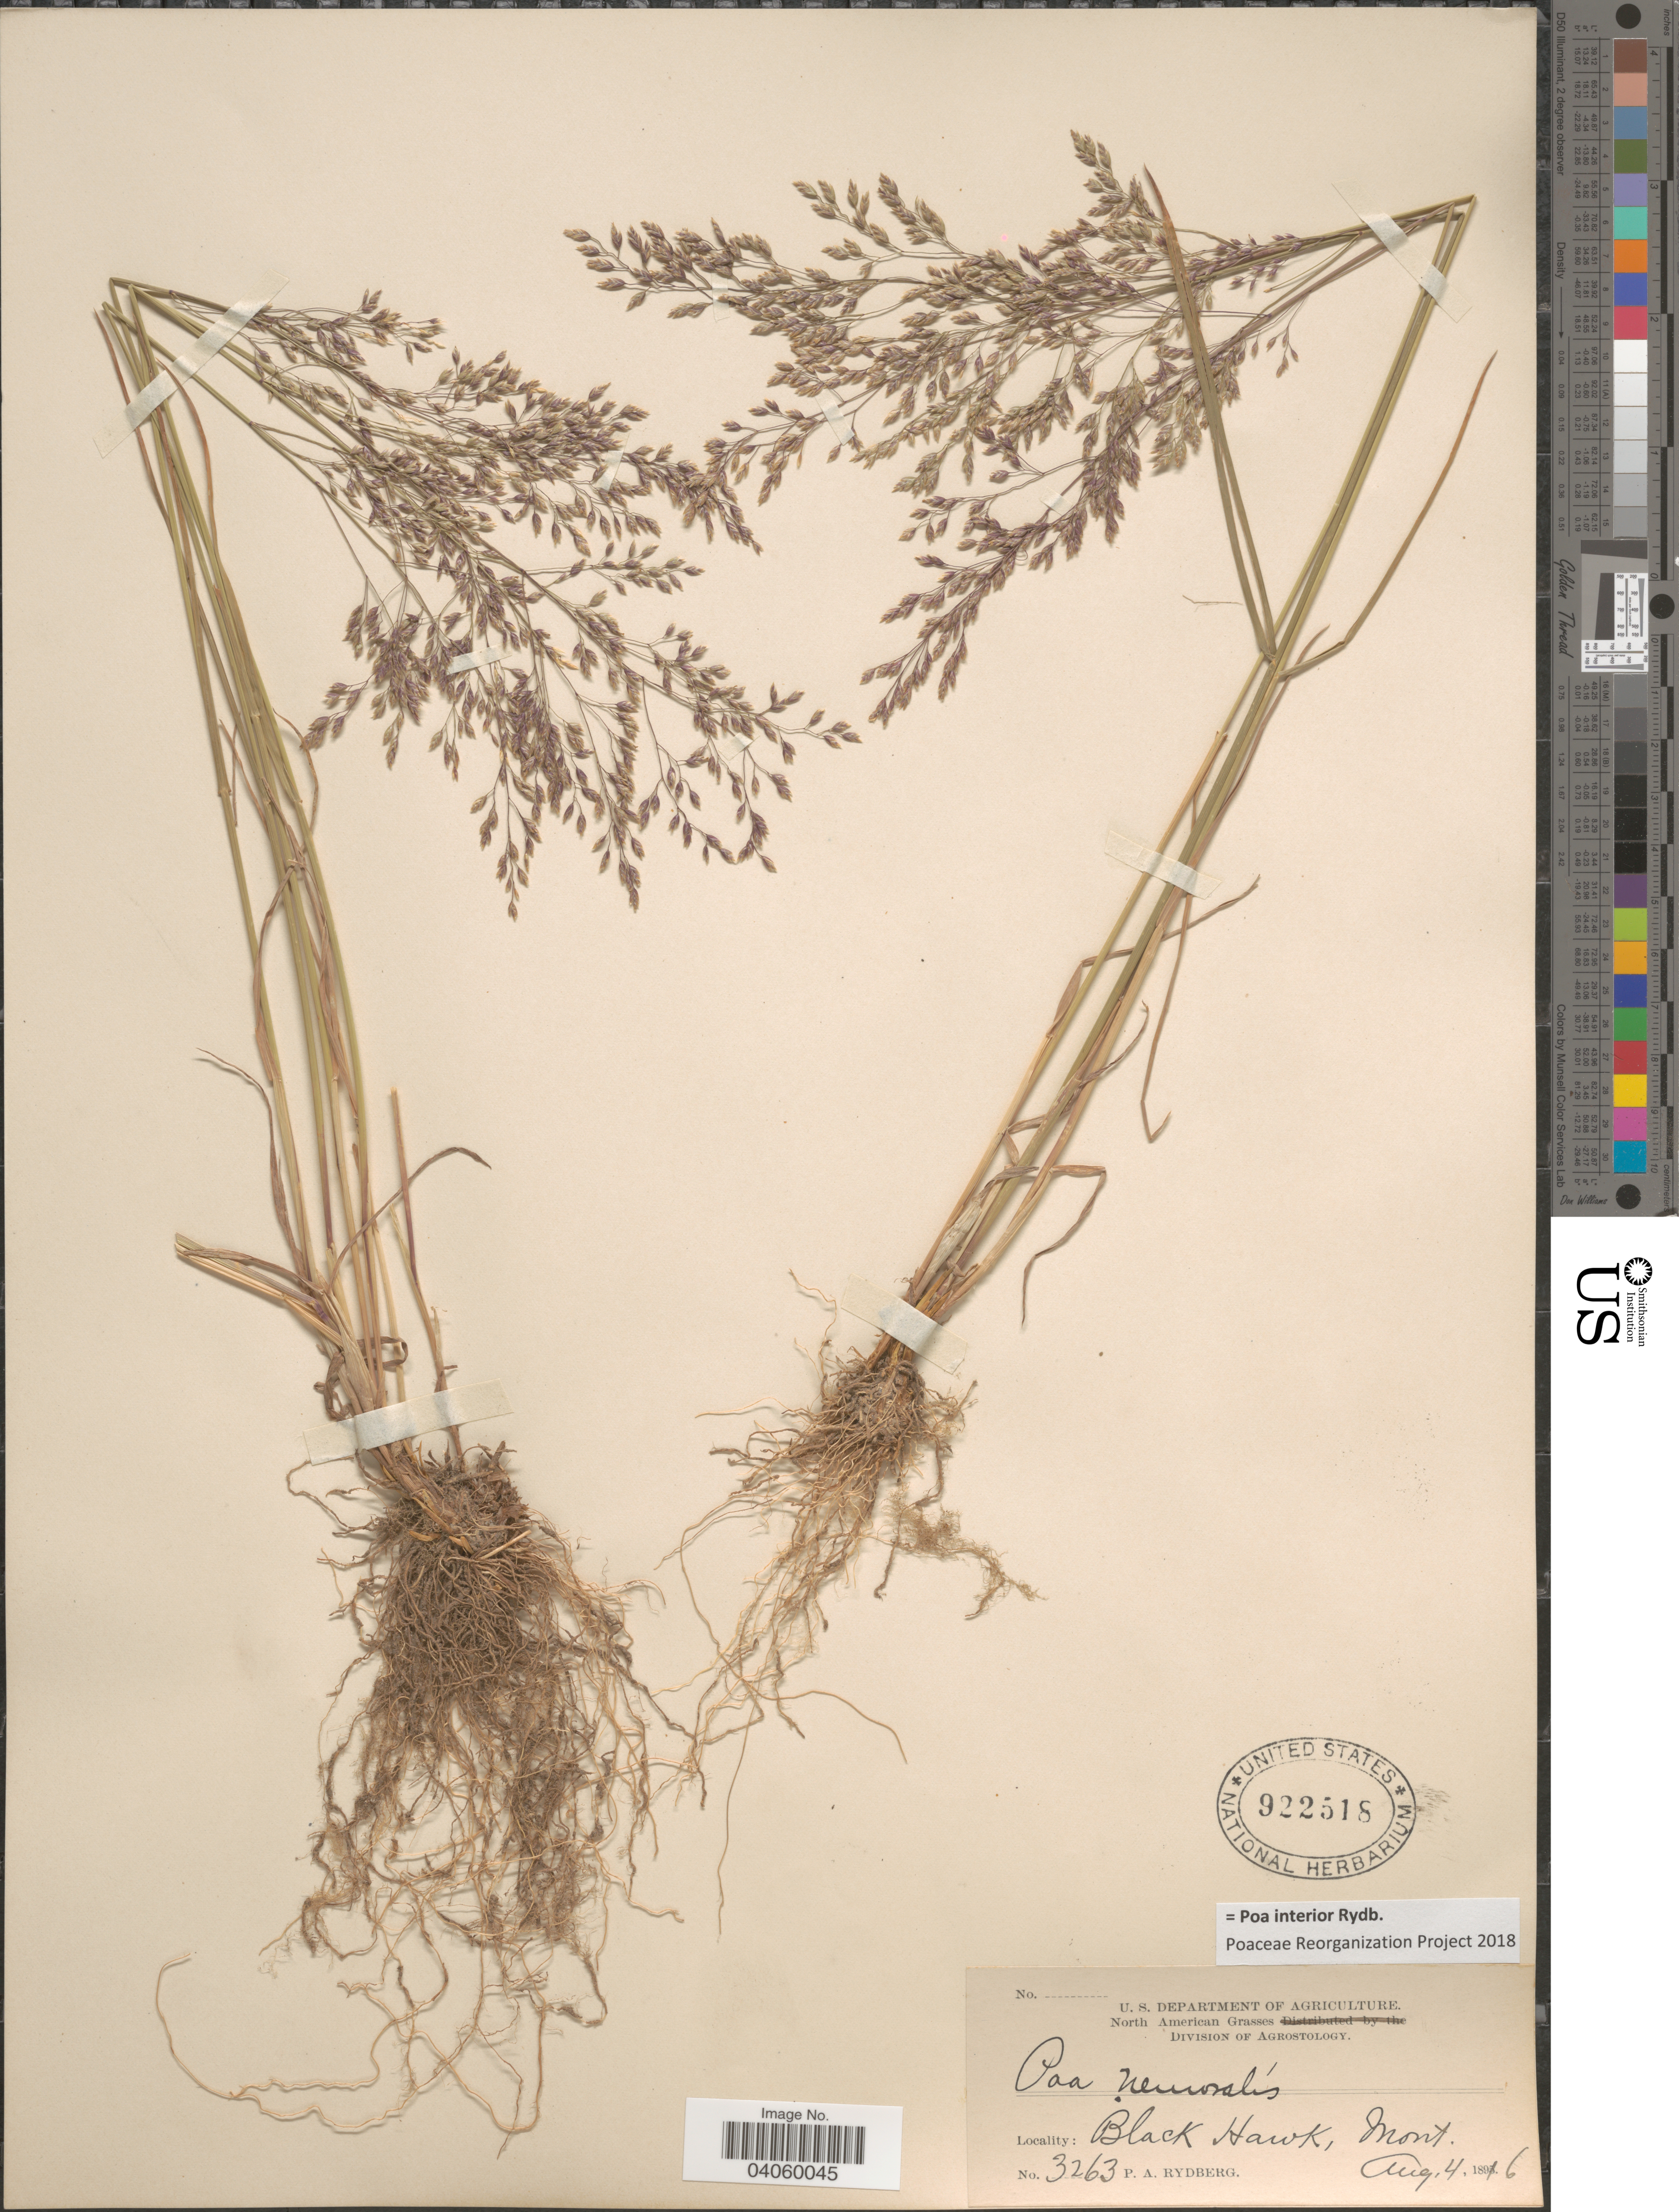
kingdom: Plantae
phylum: Tracheophyta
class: Liliopsida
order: Poales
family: Poaceae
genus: Poa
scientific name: Poa interior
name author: Rydb.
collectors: P. A. Rydberg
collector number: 3263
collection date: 1896-08-04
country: United States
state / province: Montana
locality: Black Hawk.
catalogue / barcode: US 922518